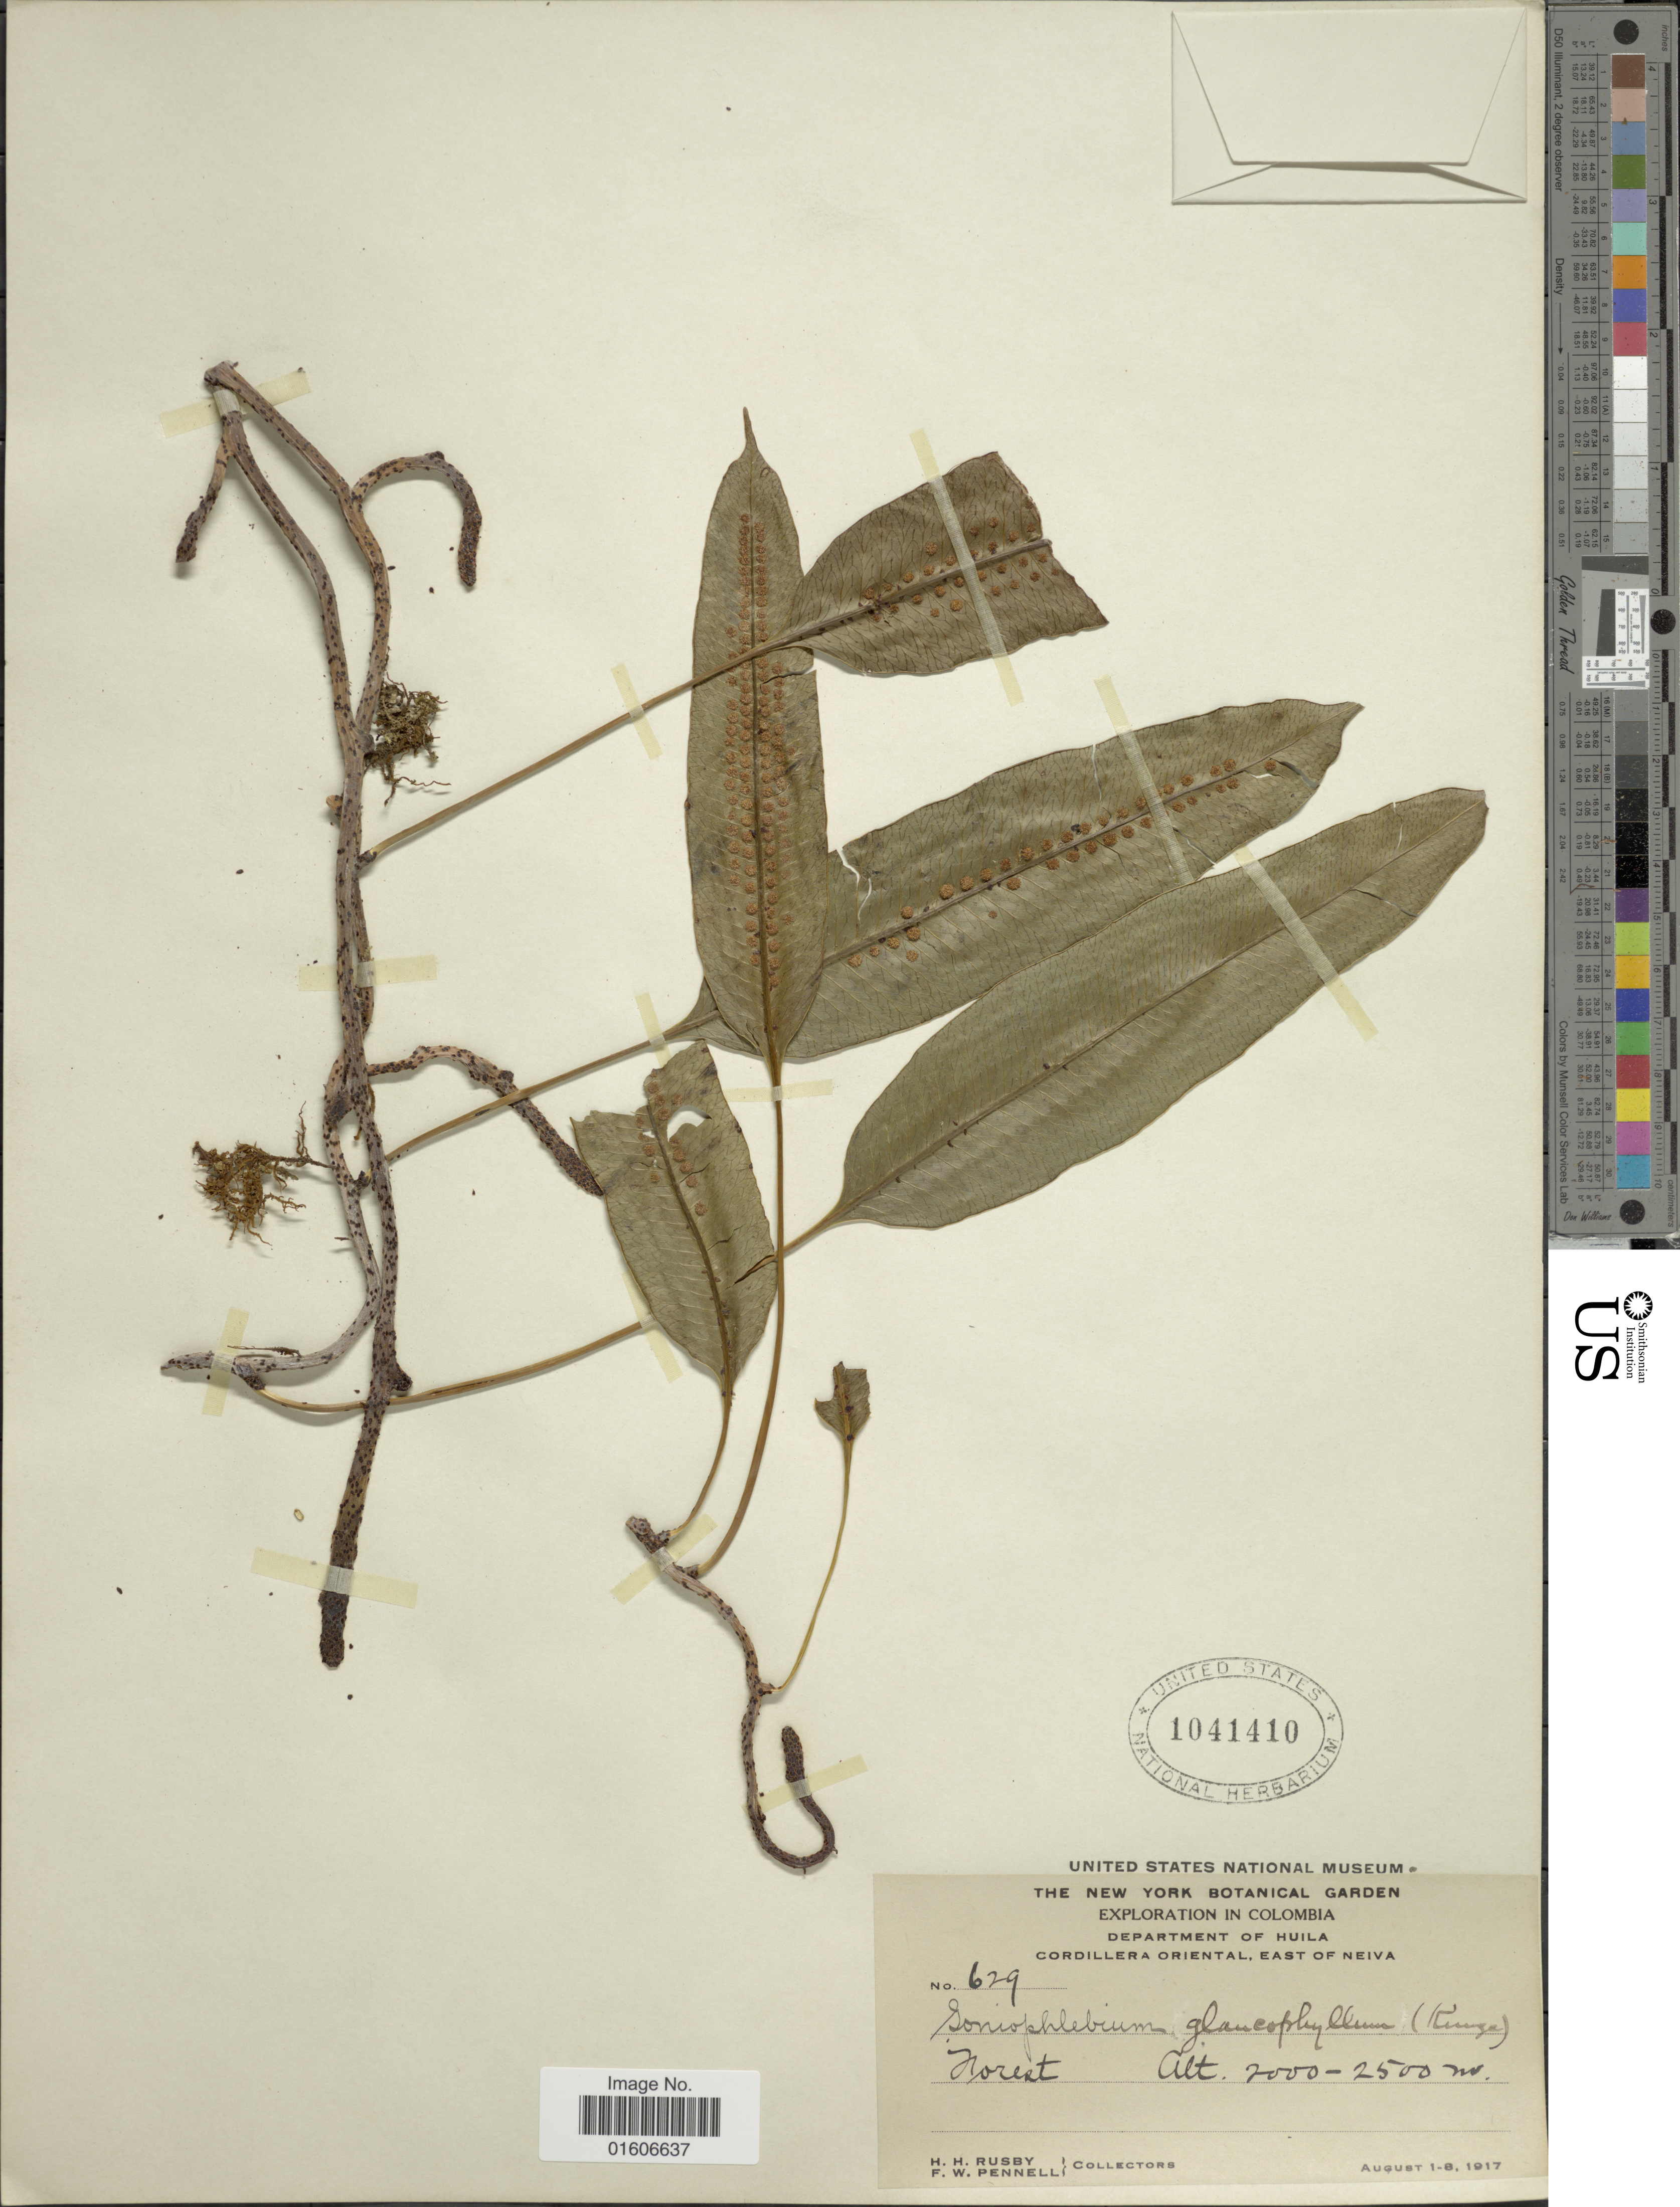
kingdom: Plantae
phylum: Tracheophyta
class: Polypodiopsida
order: Polypodiales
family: Polypodiaceae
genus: Serpocaulon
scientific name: Serpocaulon levigatum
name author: (Cav.) A.R. Sm.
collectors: H. H. Rusby & F. W. Pennell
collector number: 629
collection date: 1917-08-01/1917-08-08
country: Colombia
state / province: Huila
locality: Department of Huila. Cordillera Oriental, East of Neiva.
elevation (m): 2000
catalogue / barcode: US 1041410